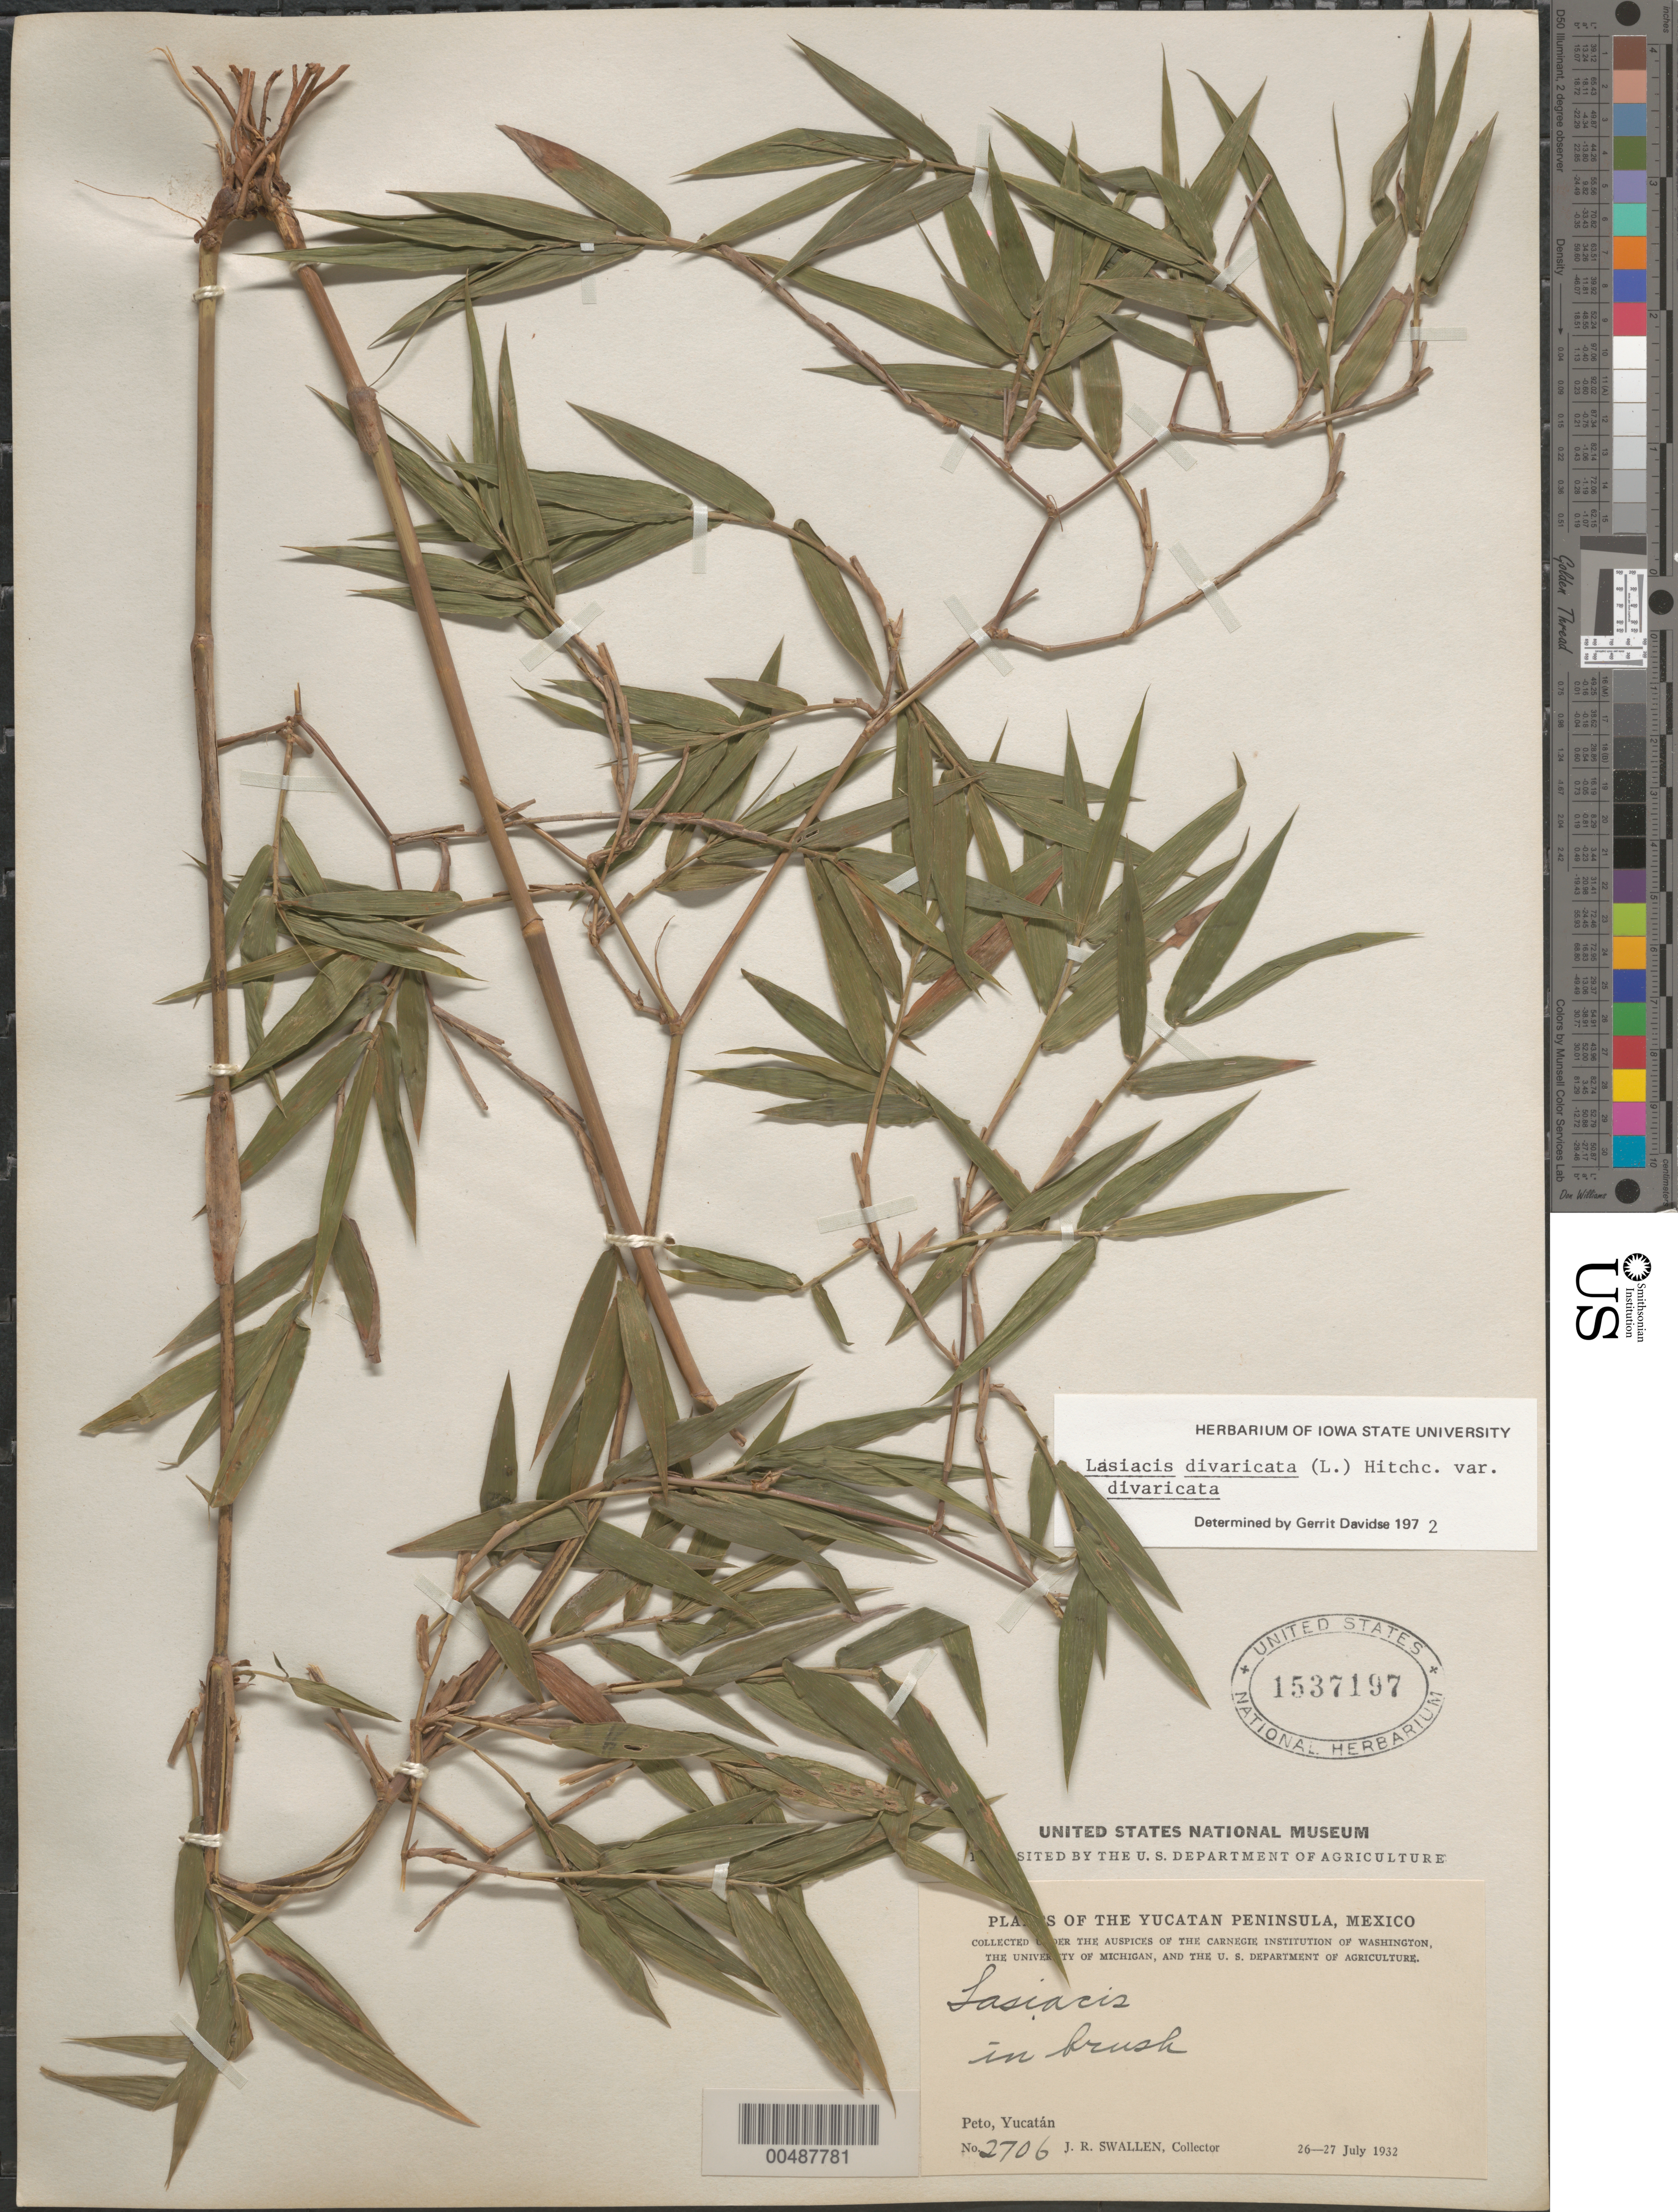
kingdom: Plantae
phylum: Tracheophyta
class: Liliopsida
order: Poales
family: Poaceae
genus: Lasiacis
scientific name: Lasiacis divaricata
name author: (L.) Hitchc.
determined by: Davidse, Gerrit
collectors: J. R. Swallen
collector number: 2706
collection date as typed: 26 Jul 1932 to 27 Jul 1932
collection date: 1932-07-26/1932-07-27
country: Mexico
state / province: Yucatan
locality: Yucatan Peninsula, Peto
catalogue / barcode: US 1537197